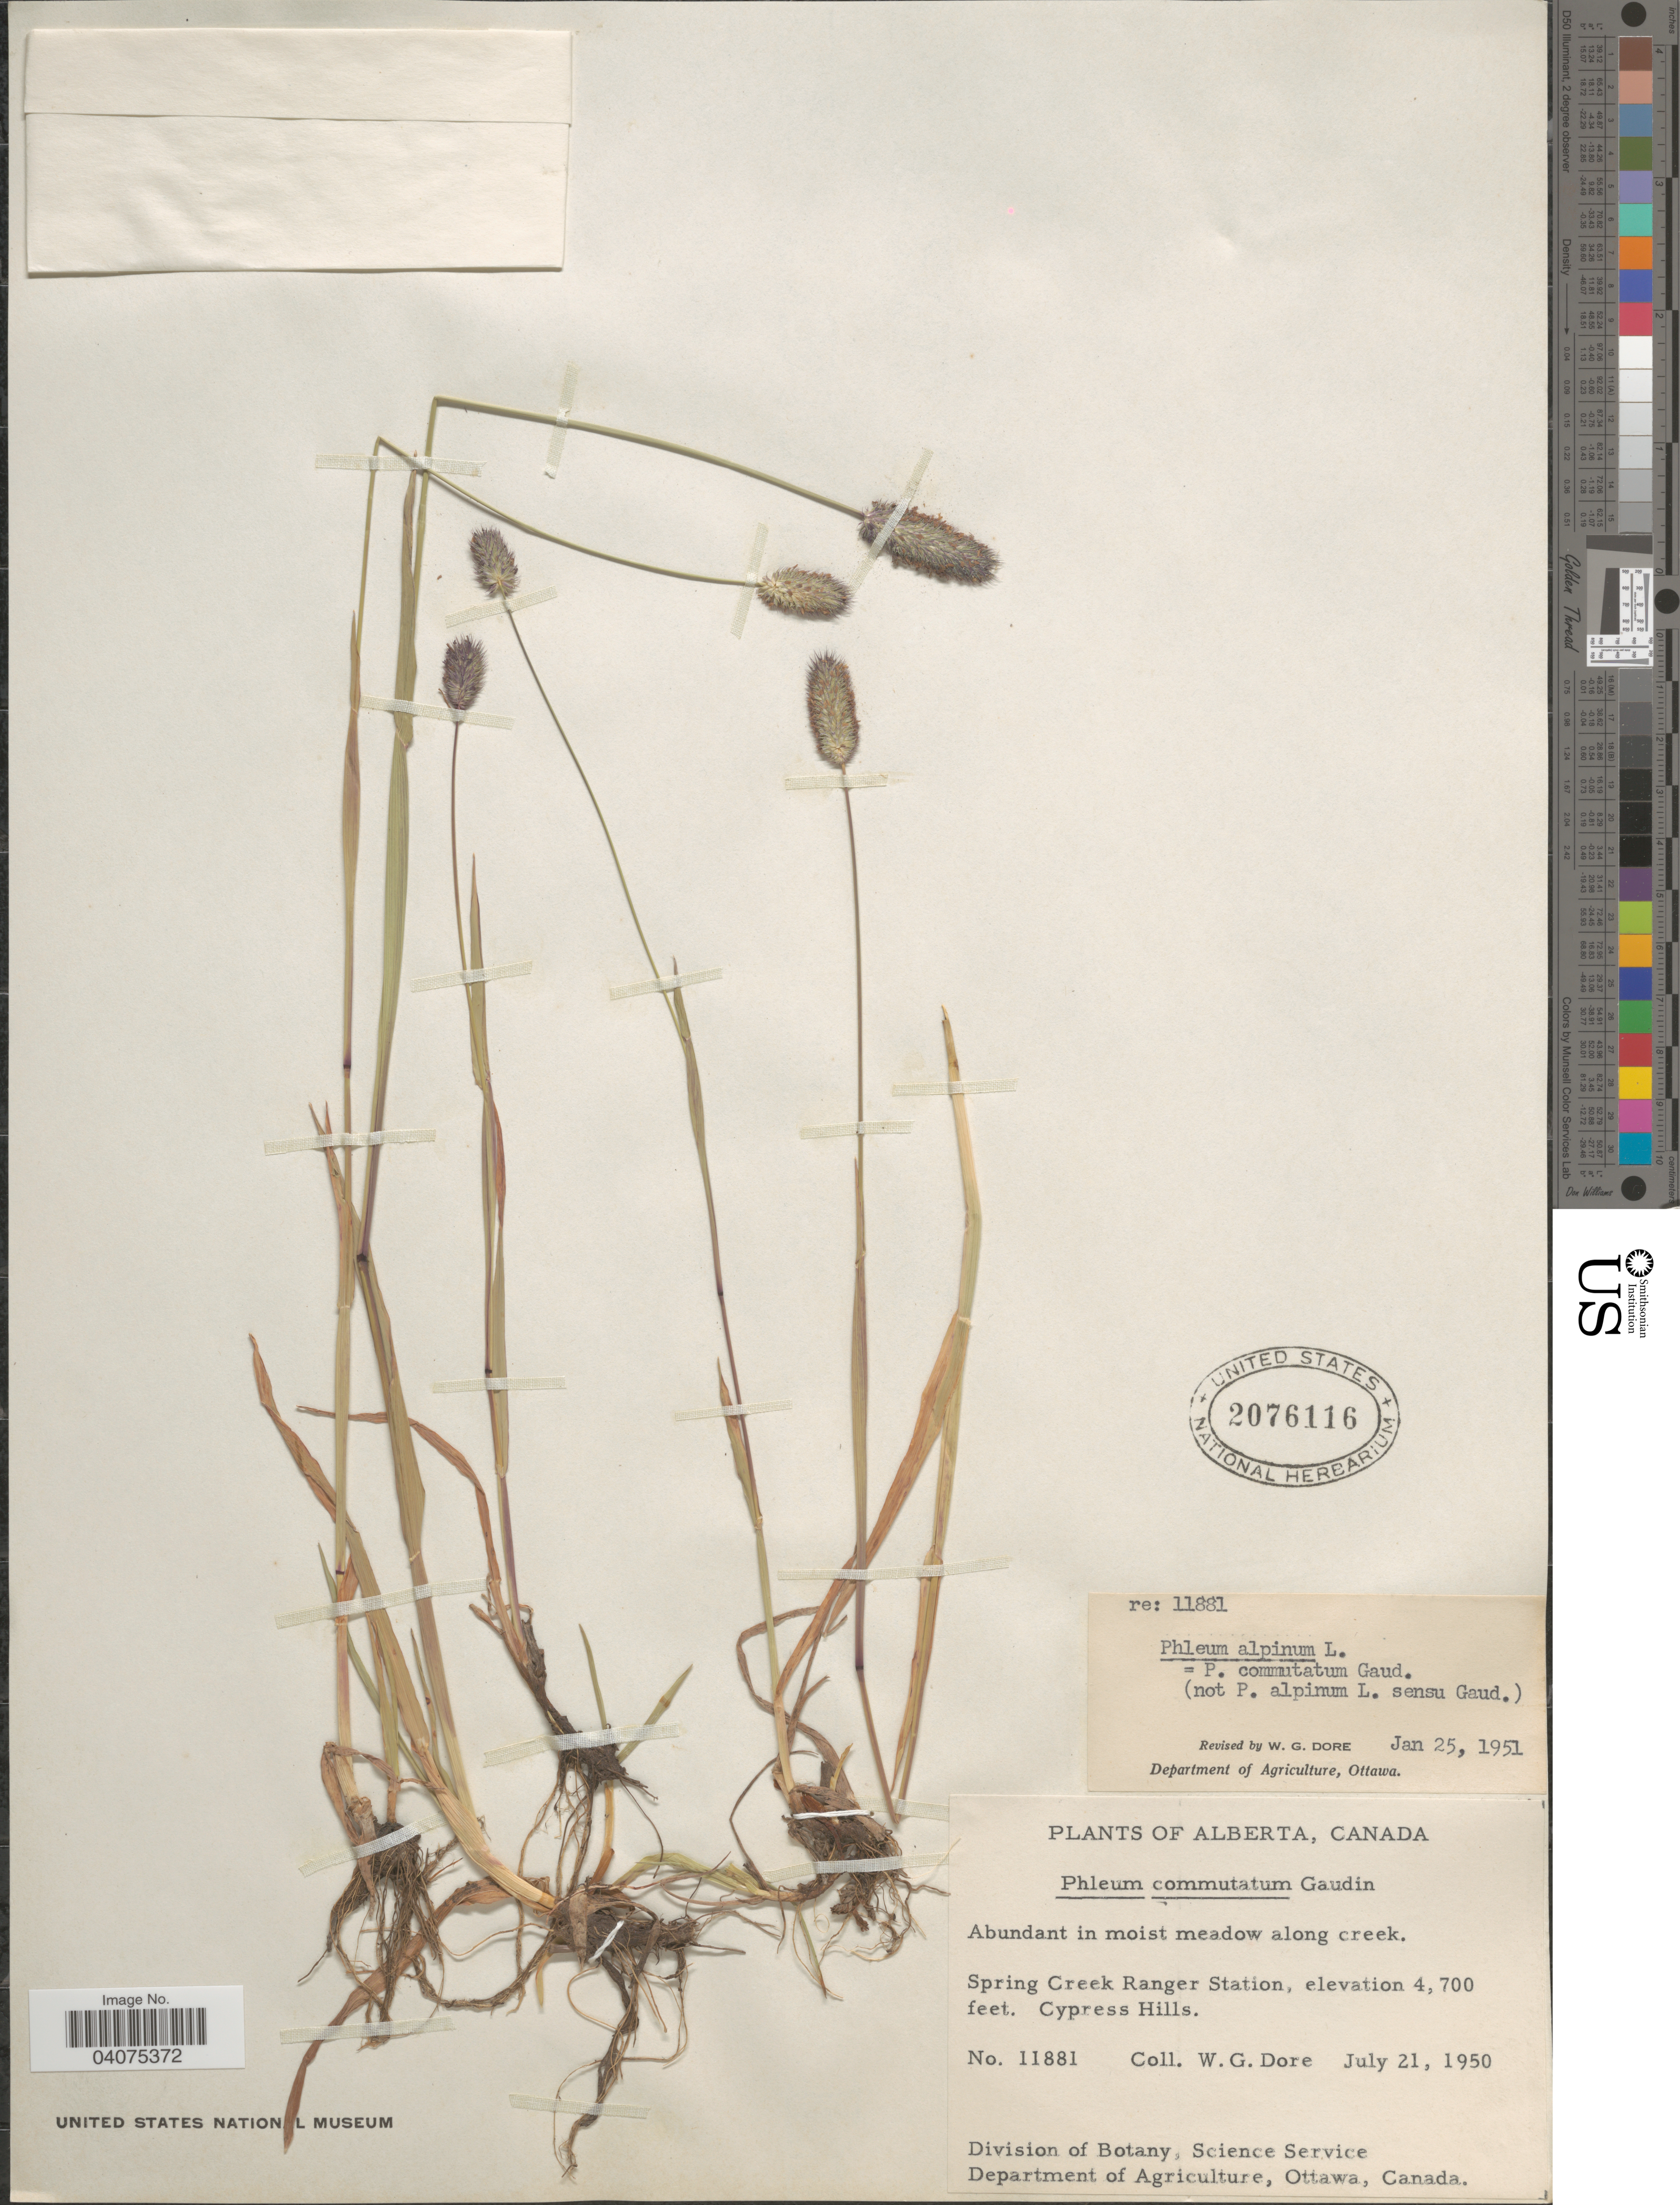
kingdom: Plantae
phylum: Tracheophyta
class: Liliopsida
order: Poales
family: Poaceae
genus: Phleum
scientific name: Phleum alpinum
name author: L.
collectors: W. Dore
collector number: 11881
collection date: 1950-07-21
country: Canada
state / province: Alberta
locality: Abundant in moist meadow along creek. Spring Creek Ranger Station. Cypress Hills.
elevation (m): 1433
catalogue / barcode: US 2076116